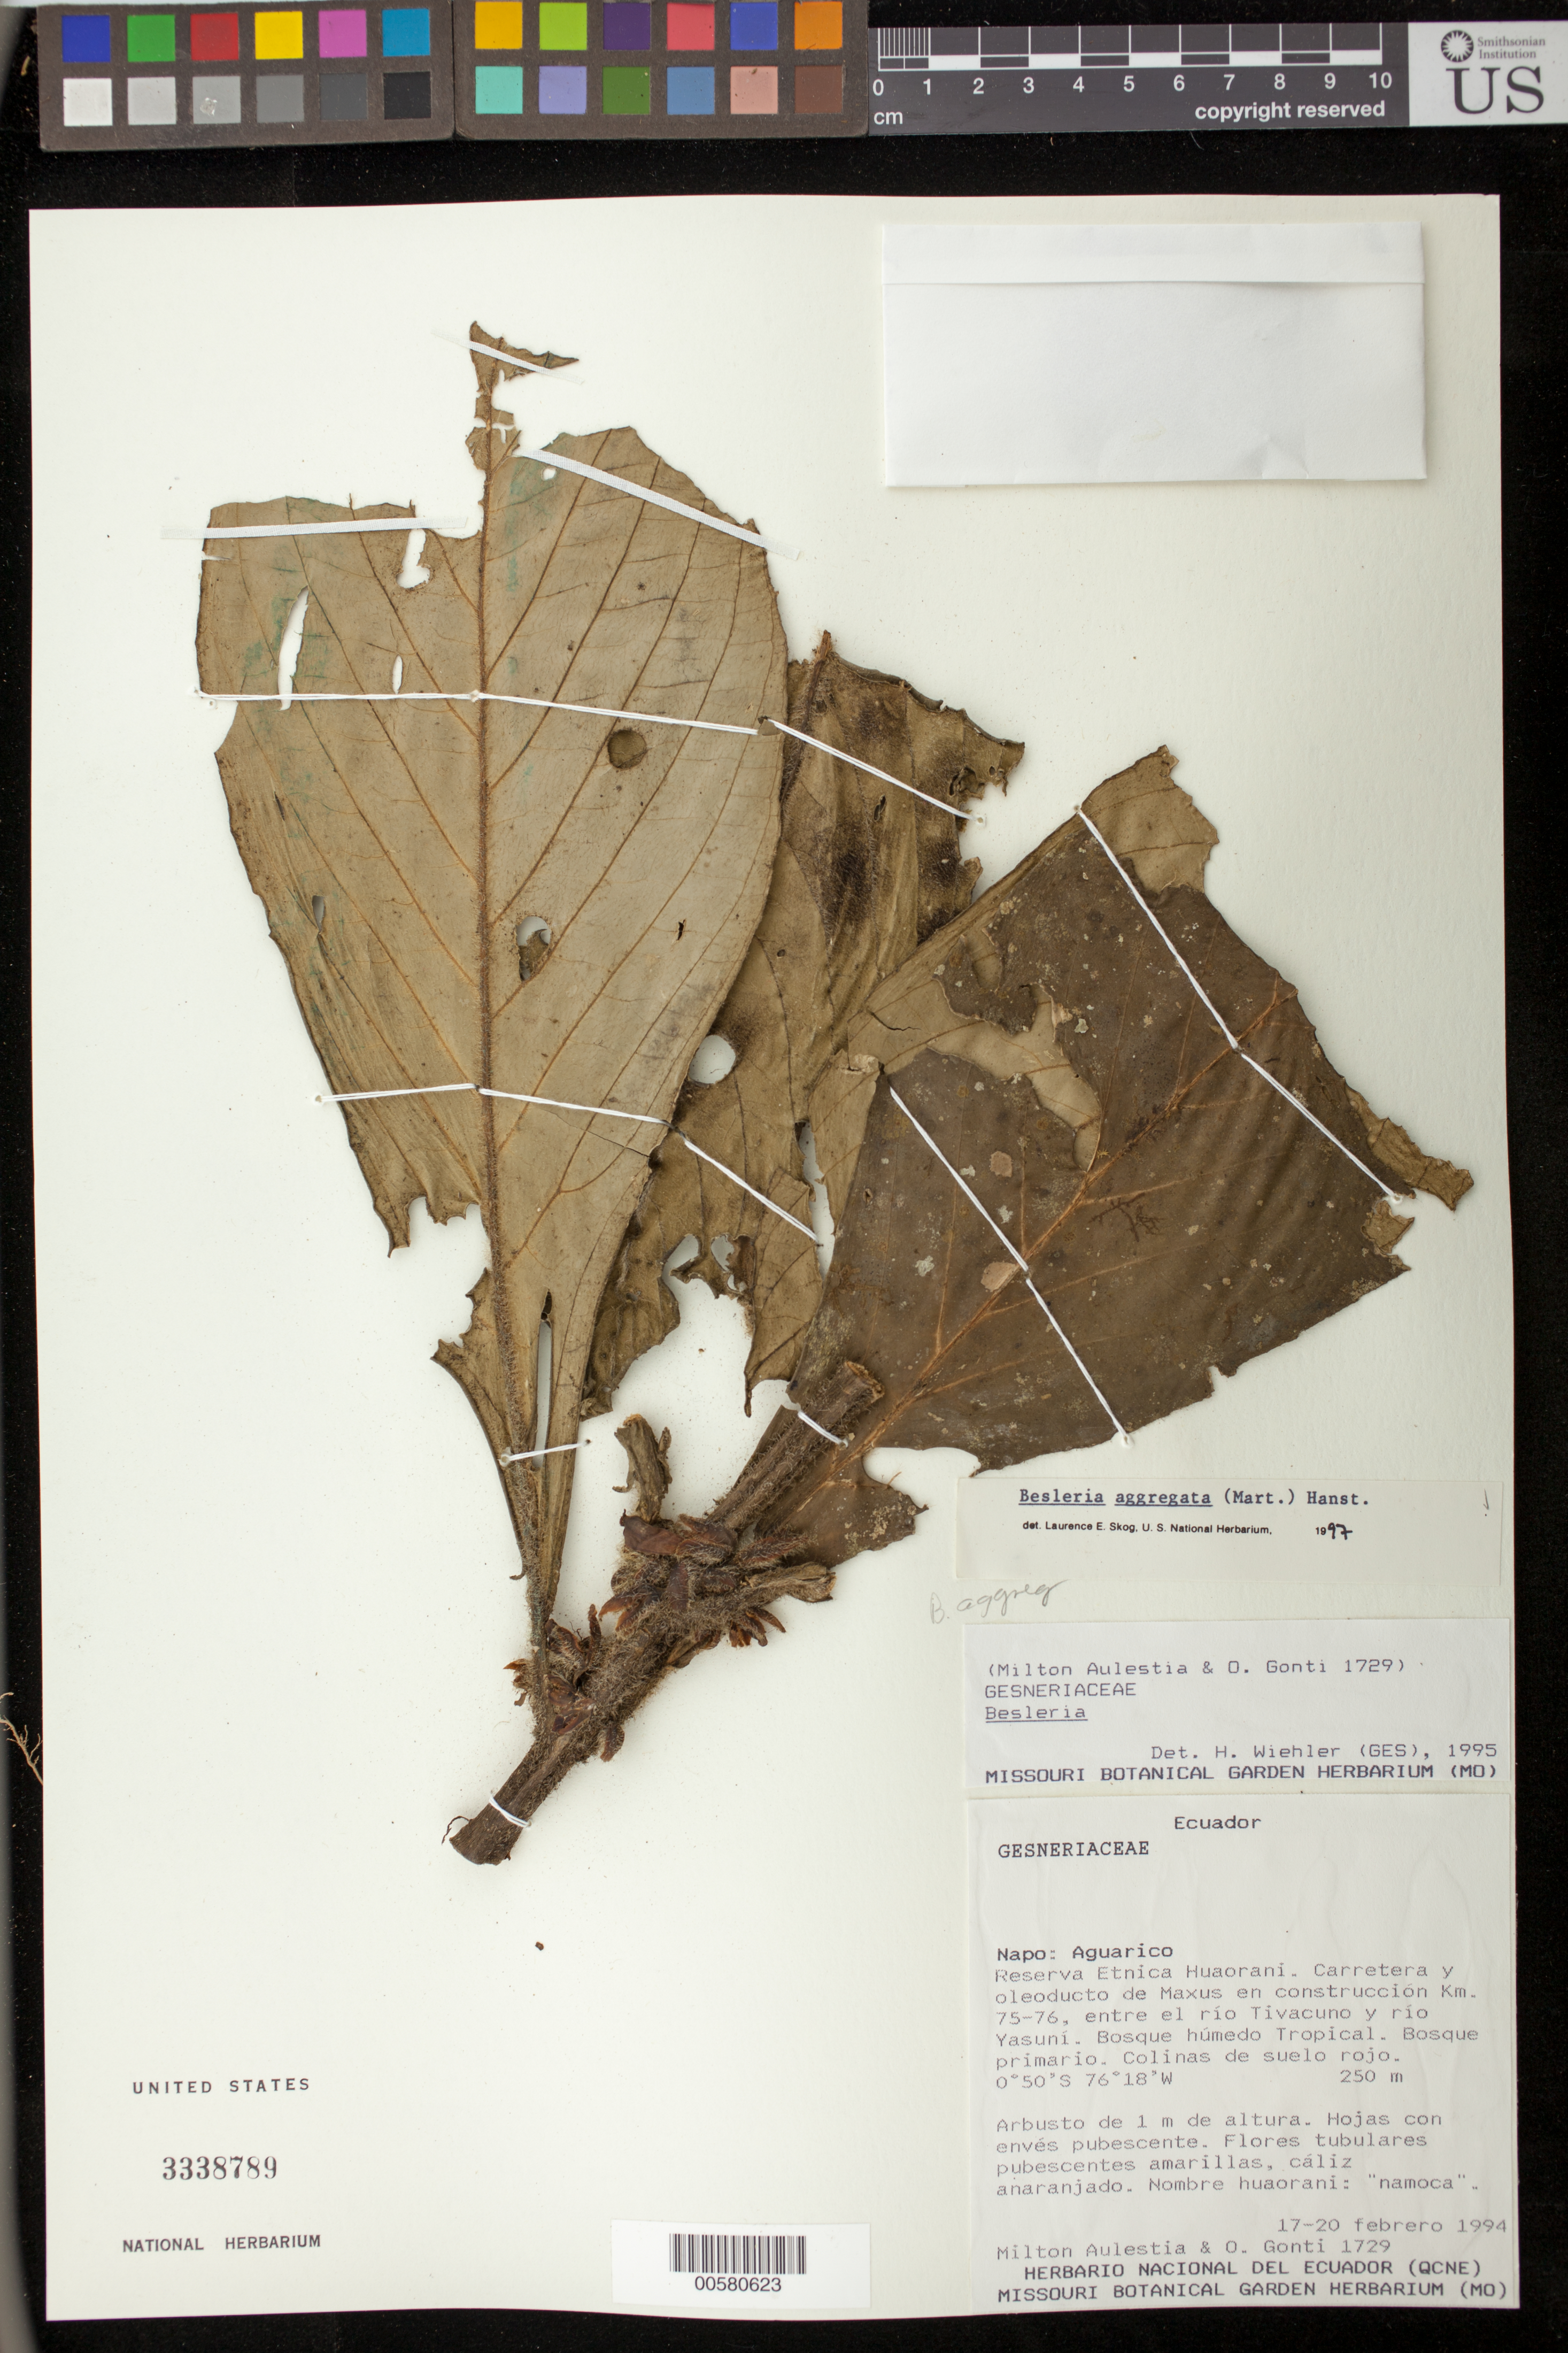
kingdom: Plantae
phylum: Tracheophyta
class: Magnoliopsida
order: Lamiales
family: Gesneriaceae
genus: Besleria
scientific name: Besleria aggregata var. aggregata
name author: (Mart.) Hanst.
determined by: Skog, Laurence E.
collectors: M. Aulestia & O. Gonti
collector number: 1729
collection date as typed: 17-20 Feb 1994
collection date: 1994-02-17/1994-02-20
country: Ecuador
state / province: Napo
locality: Aguarico. Reserva Etnica Huaorani, carretera y oleoducto de Maxus en construcción km. 75-76, entre el río Tivacuno y río Yasuni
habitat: Bosque húmedo tropical; bosque primario. Colinas de suelo rojo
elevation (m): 250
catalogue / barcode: US 3338789